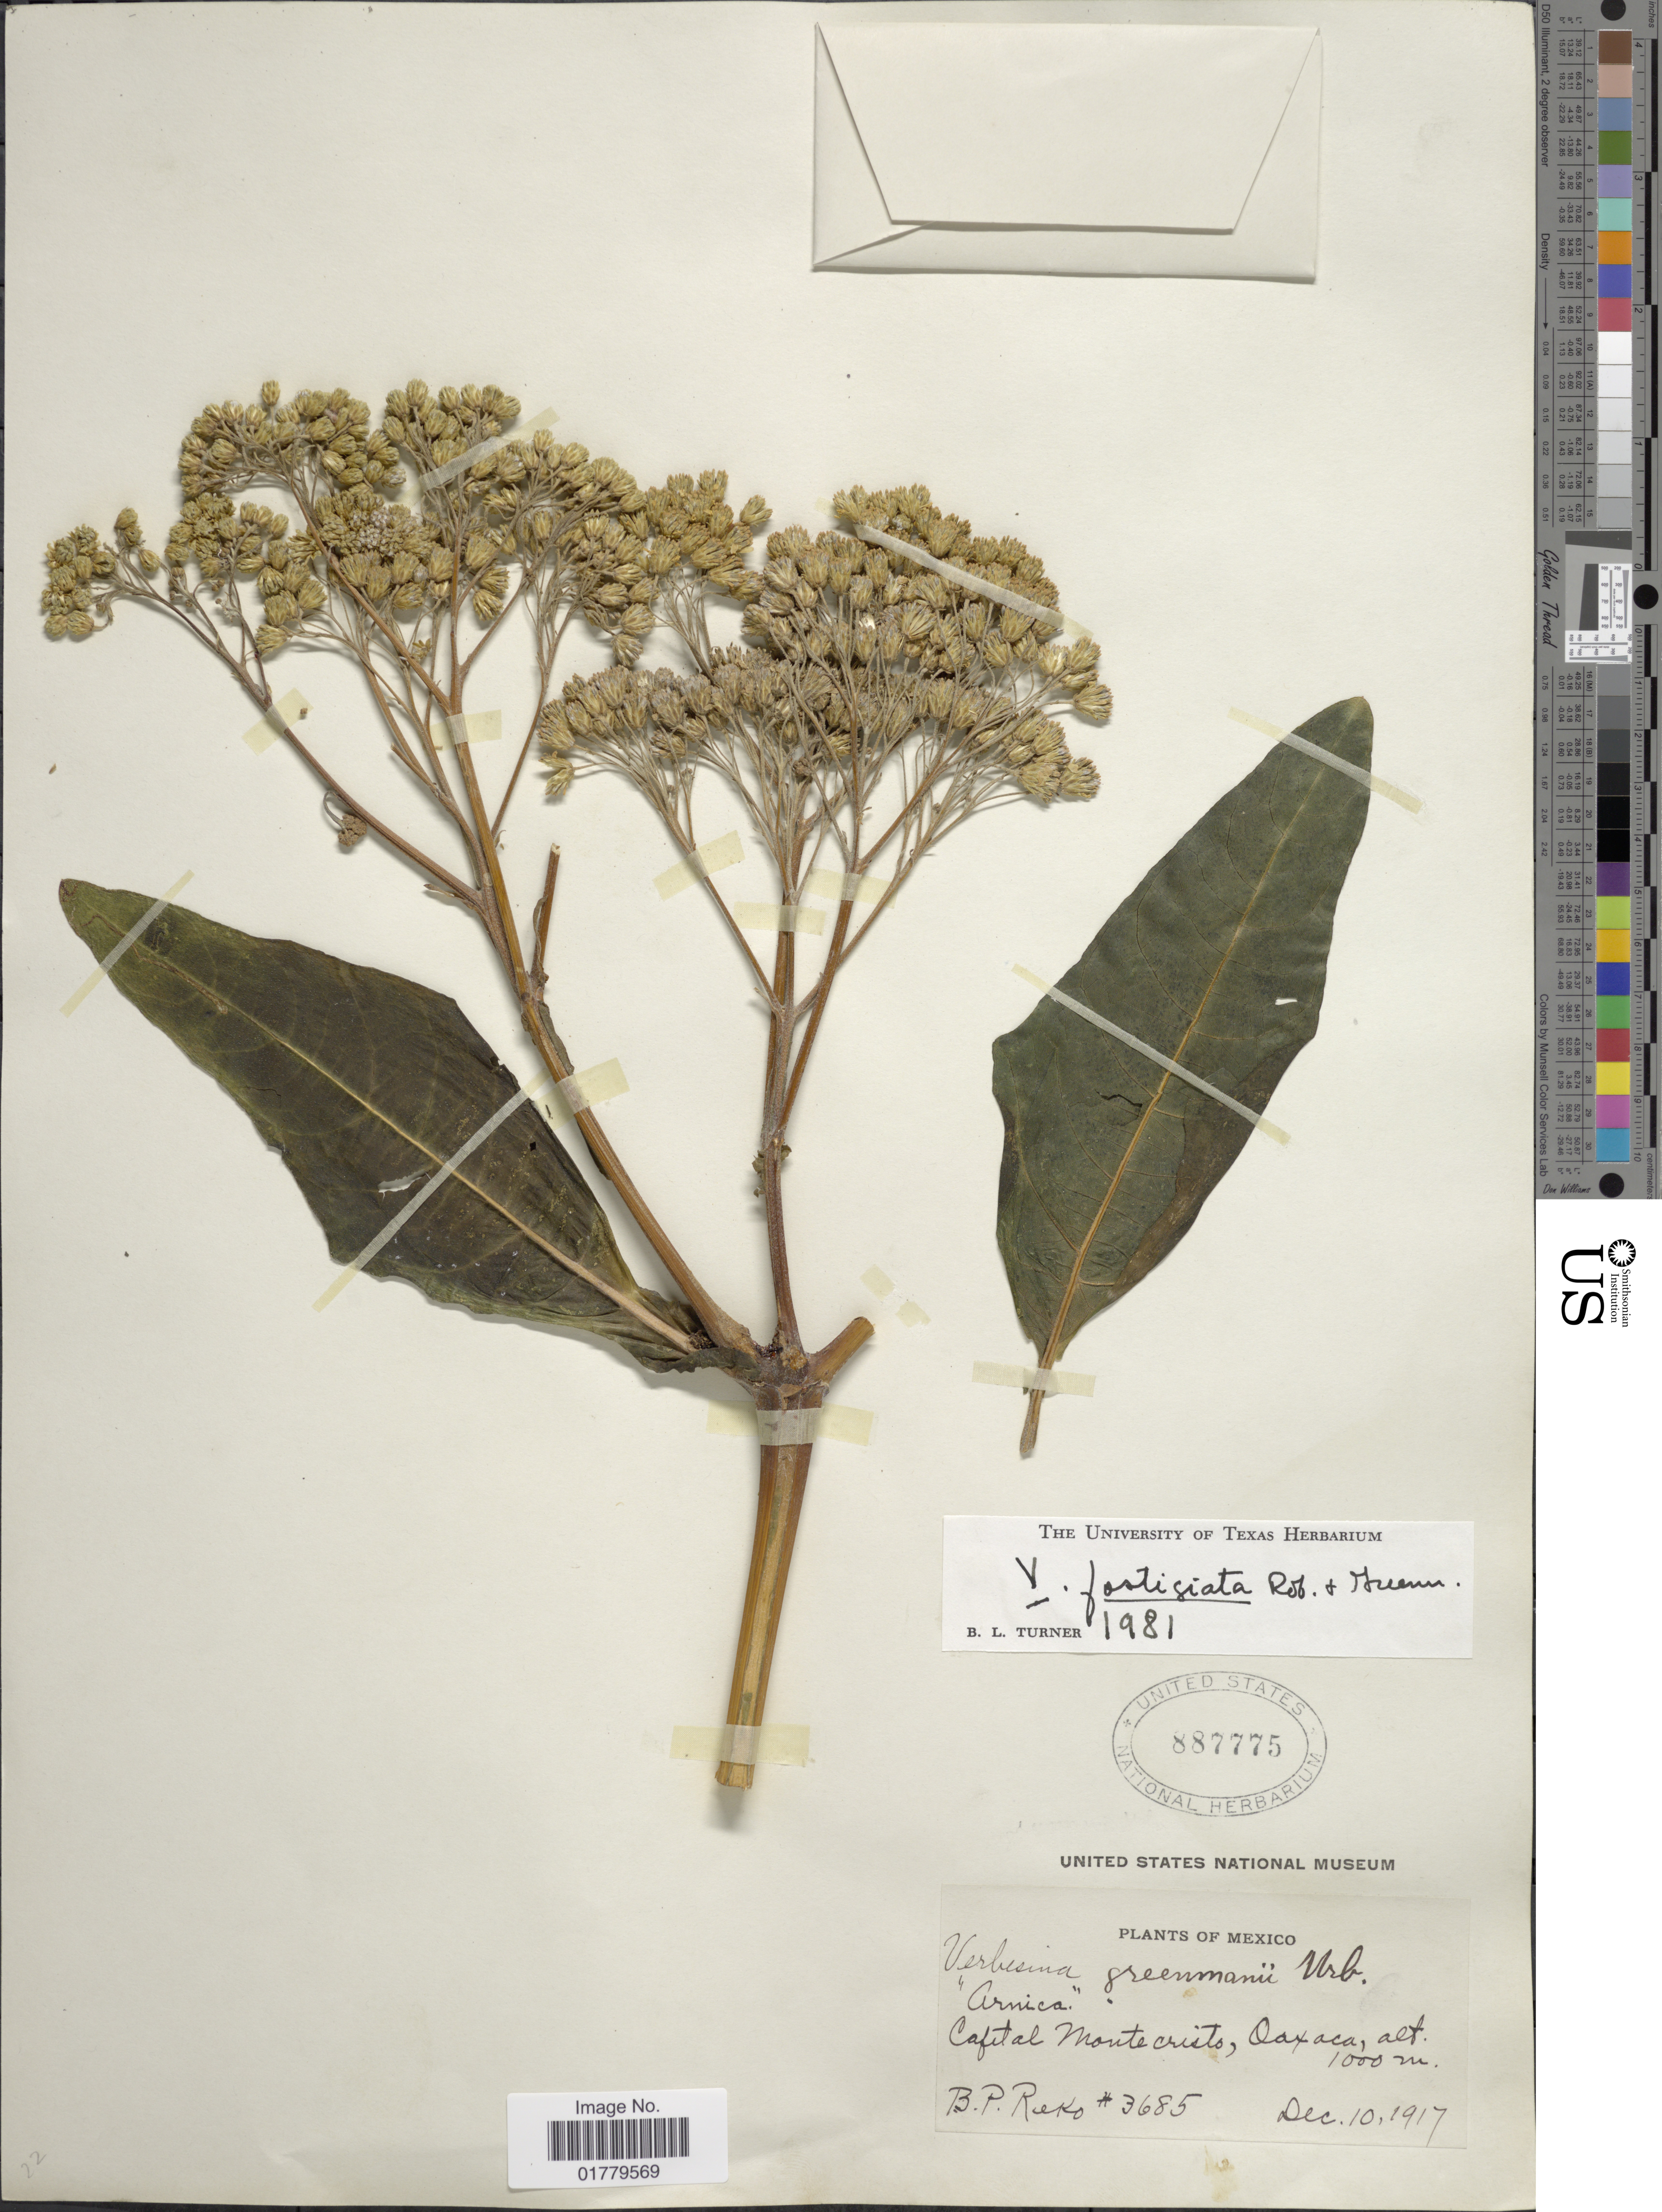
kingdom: Plantae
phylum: Tracheophyta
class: Magnoliopsida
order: Asterales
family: Asteraceae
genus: Verbesina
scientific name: Verbesina fastigiata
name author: B.L. Rob. & Greenm.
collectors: B. P. Reko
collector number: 3685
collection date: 1917-12-10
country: Mexico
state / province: Oaxaca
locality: Capital Monte cristo, Oaxaca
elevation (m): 1000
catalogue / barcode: US 887775